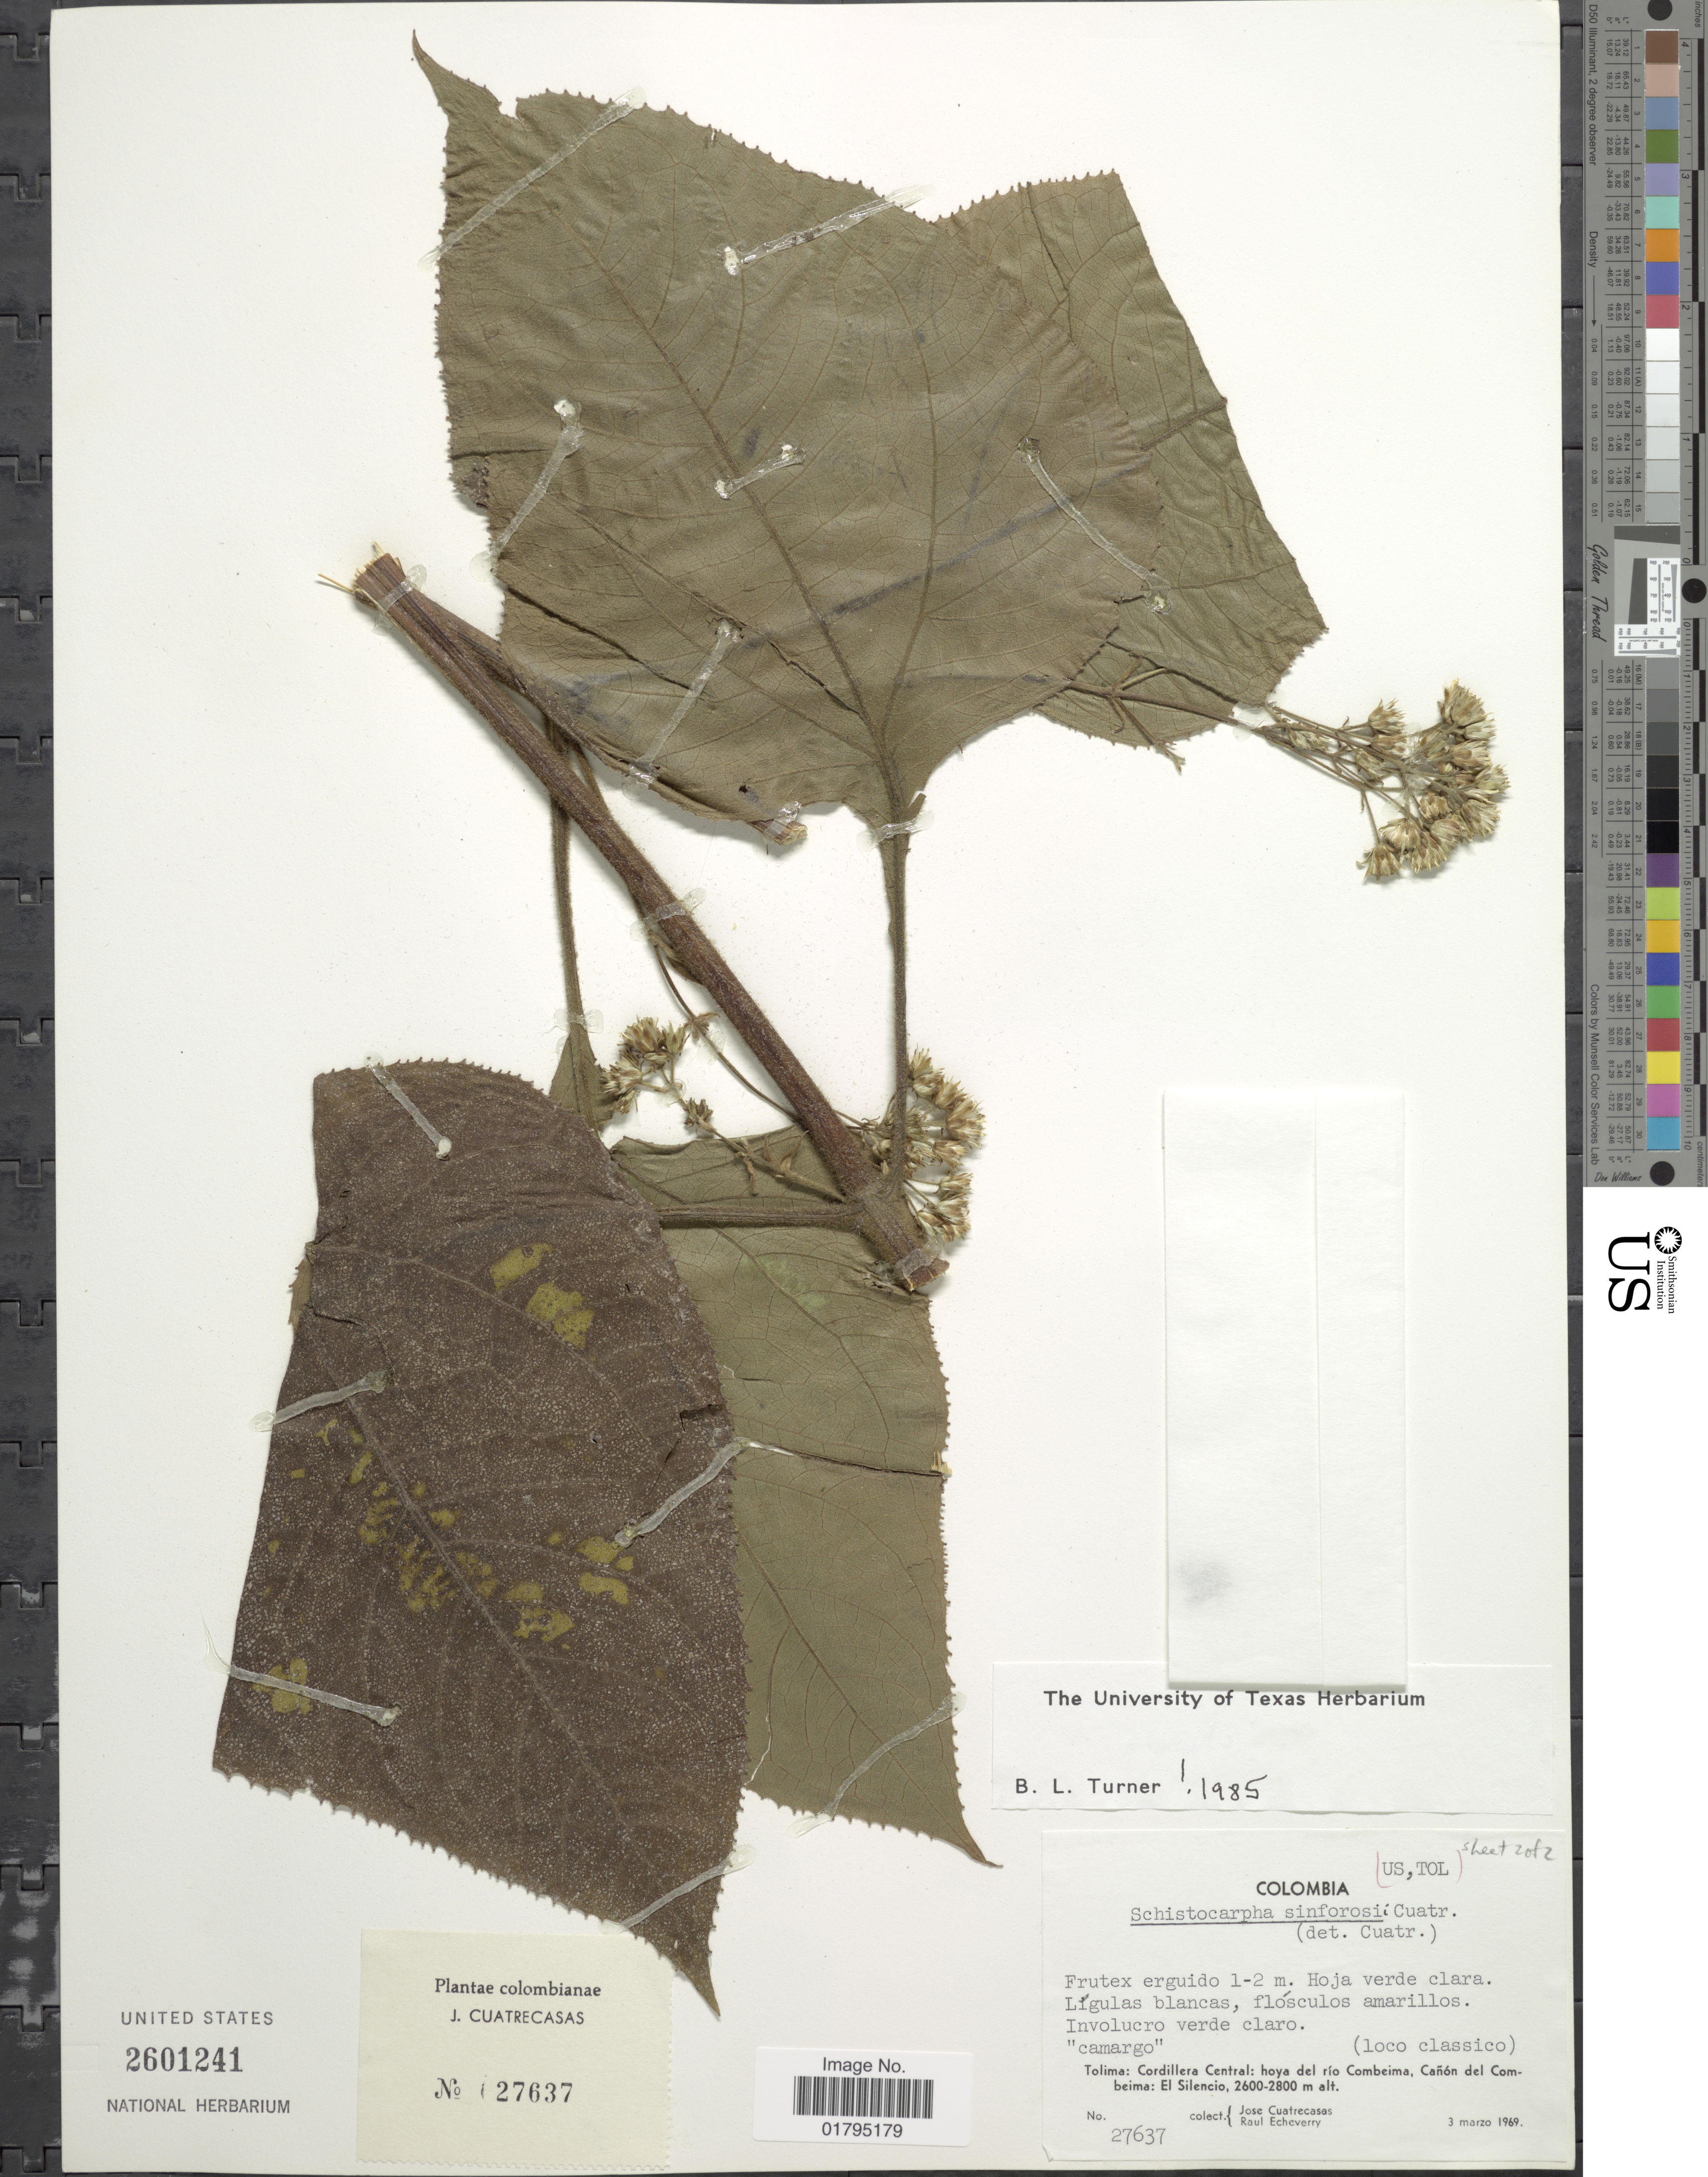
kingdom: Plantae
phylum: Tracheophyta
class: Magnoliopsida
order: Asterales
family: Asteraceae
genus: Schistocarpha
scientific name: Schistocarpha sinforosii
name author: Cuatrec.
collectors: J. Cuatrecasas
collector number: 27637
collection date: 1969-03-03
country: Colombia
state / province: Tolima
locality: Tolima: Cordillera Central: hoya del rio Combeima, Canon del Combeima: El Silencio.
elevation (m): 2600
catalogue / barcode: US 2601241